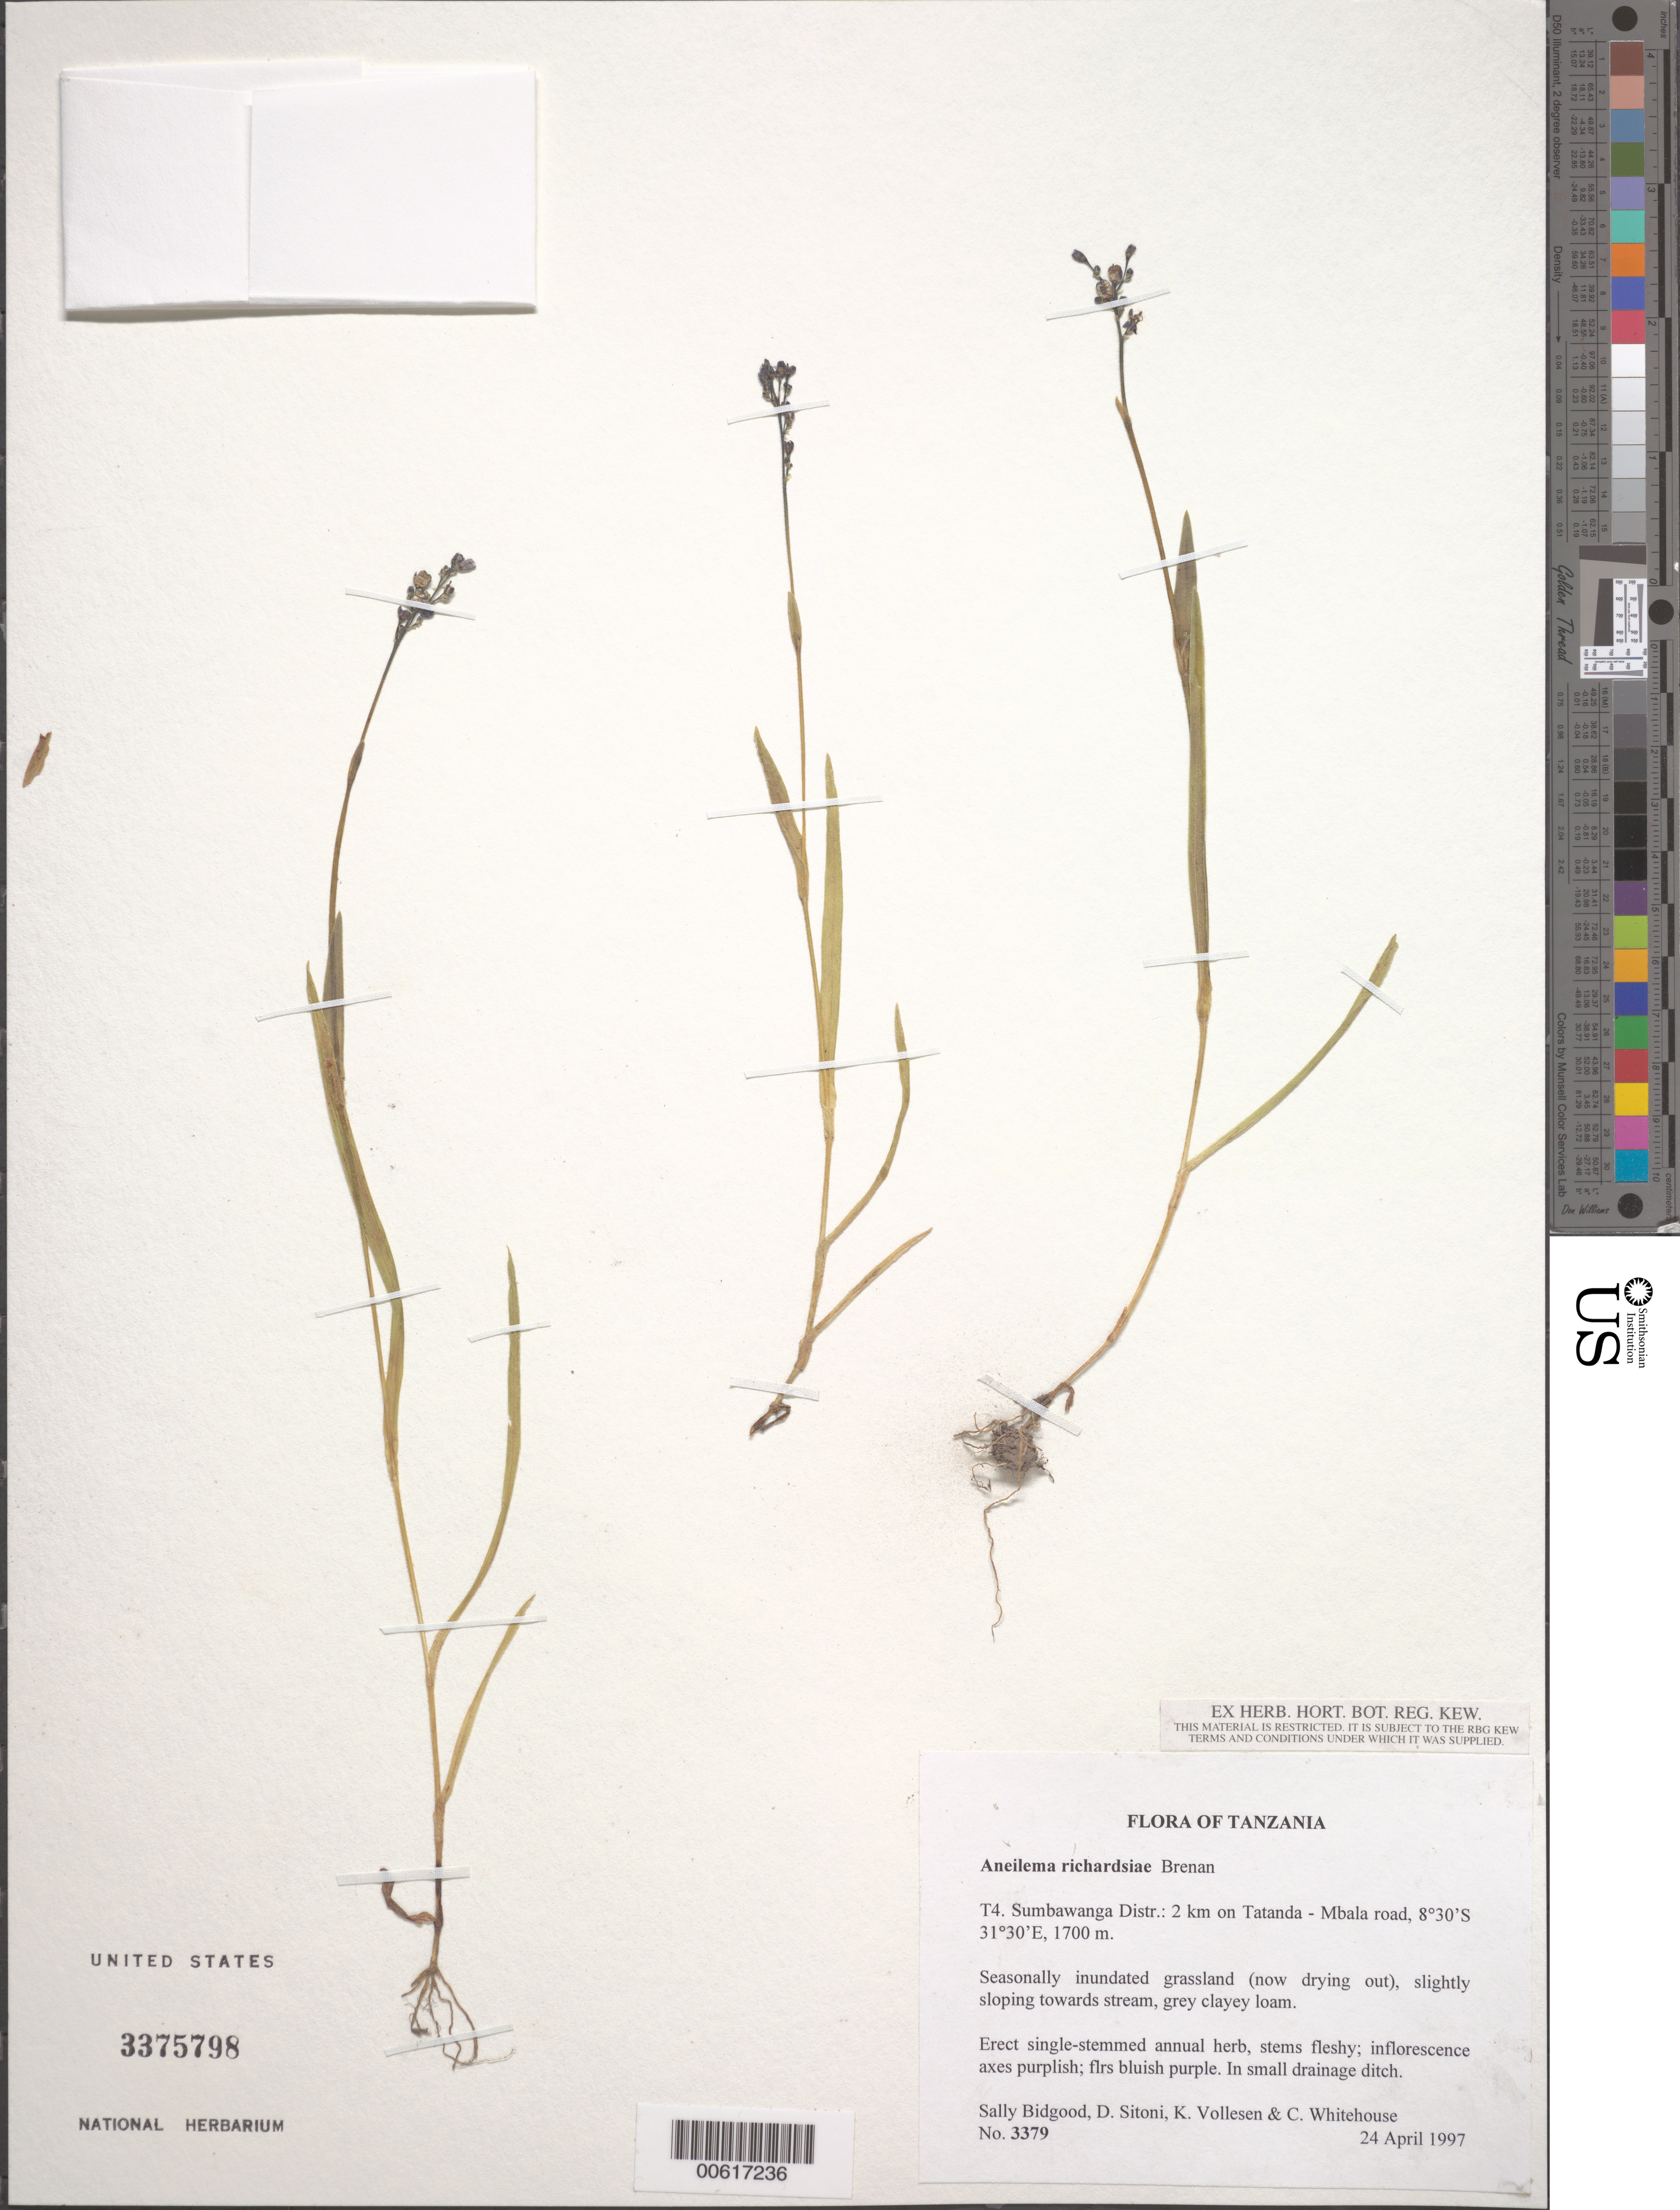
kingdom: Plantae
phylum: Tracheophyta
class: Liliopsida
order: Commelinales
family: Commelinaceae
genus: Aneilema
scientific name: Aneilema richardsiae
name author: Brenan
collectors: G. Bidgood, D. Sitoni, K. Vollesen & C. Whitehouse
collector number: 3379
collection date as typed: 24 Apr 1997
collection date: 1997-04-24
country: Tanzania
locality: T4 sumbawanga dist., tatanda - mbala road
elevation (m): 1700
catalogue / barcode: US 3375798